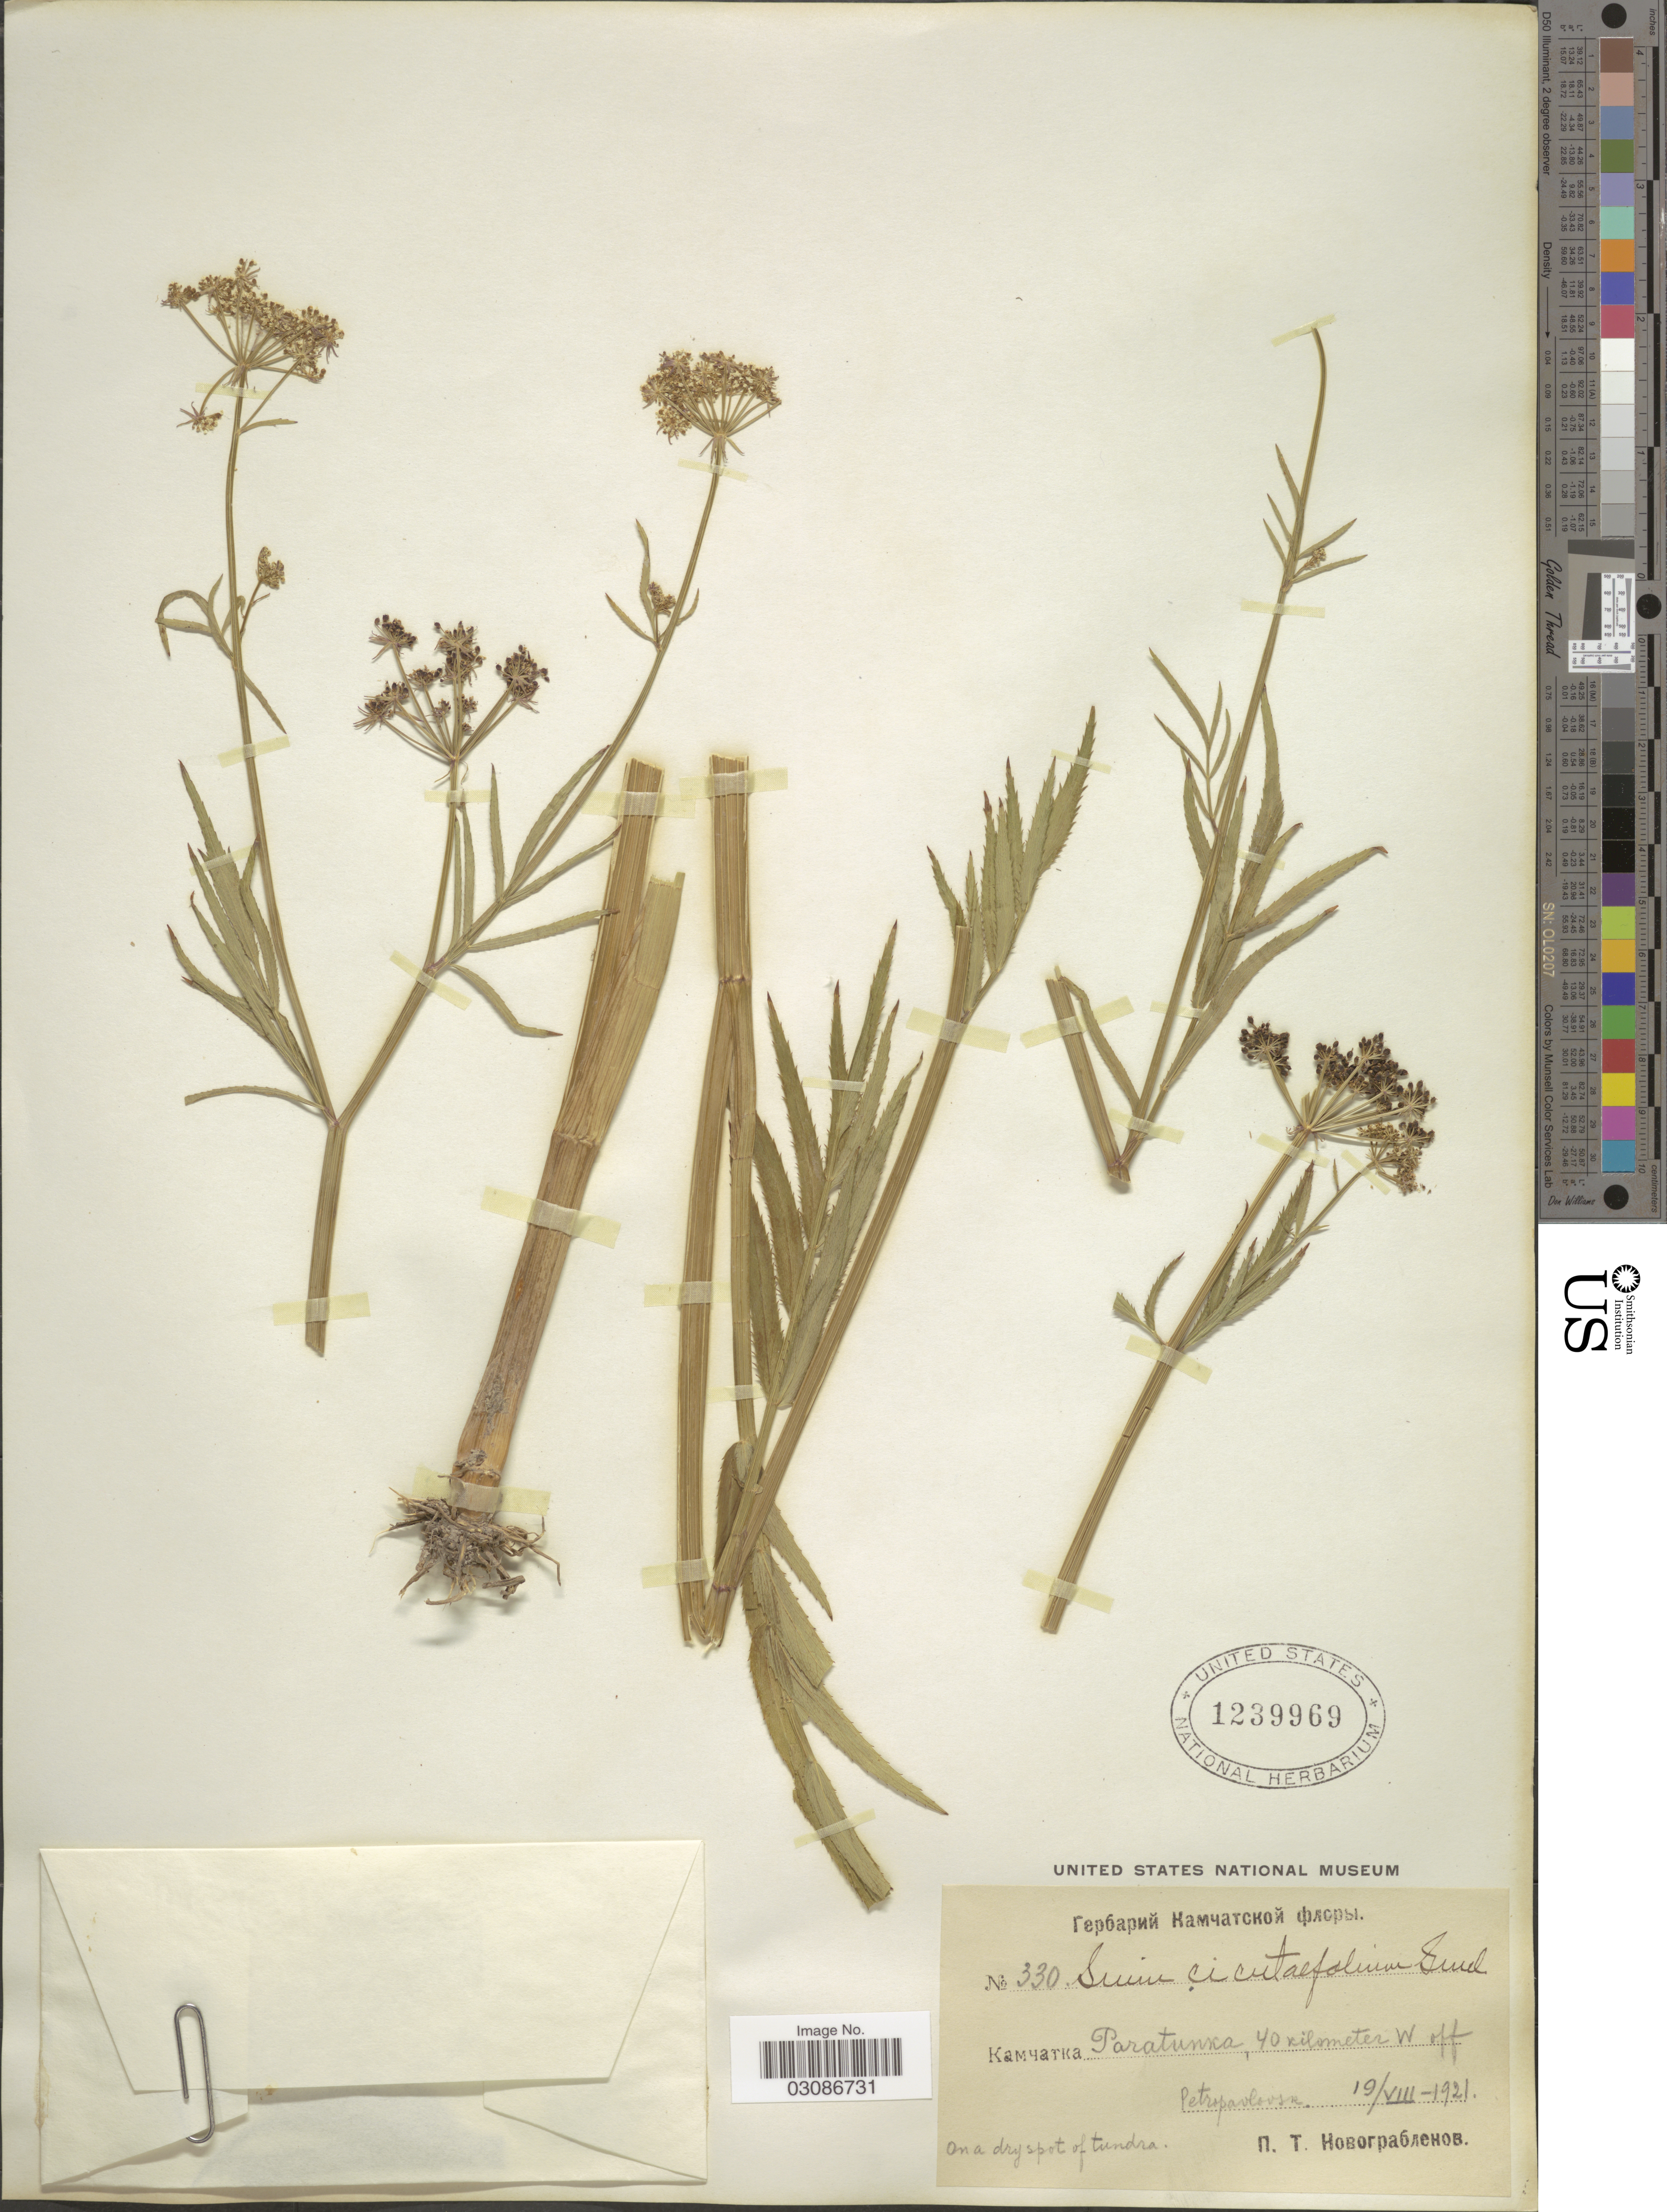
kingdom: Plantae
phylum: Tracheophyta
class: Magnoliopsida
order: Apiales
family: Apiaceae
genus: Sium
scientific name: Sium cicutifolium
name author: Schrenk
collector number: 330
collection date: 1921-08-09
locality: Kamyarka. Paratunka, 40 kilometer W off Petropavloosa [interpreted].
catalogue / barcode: US 1239969